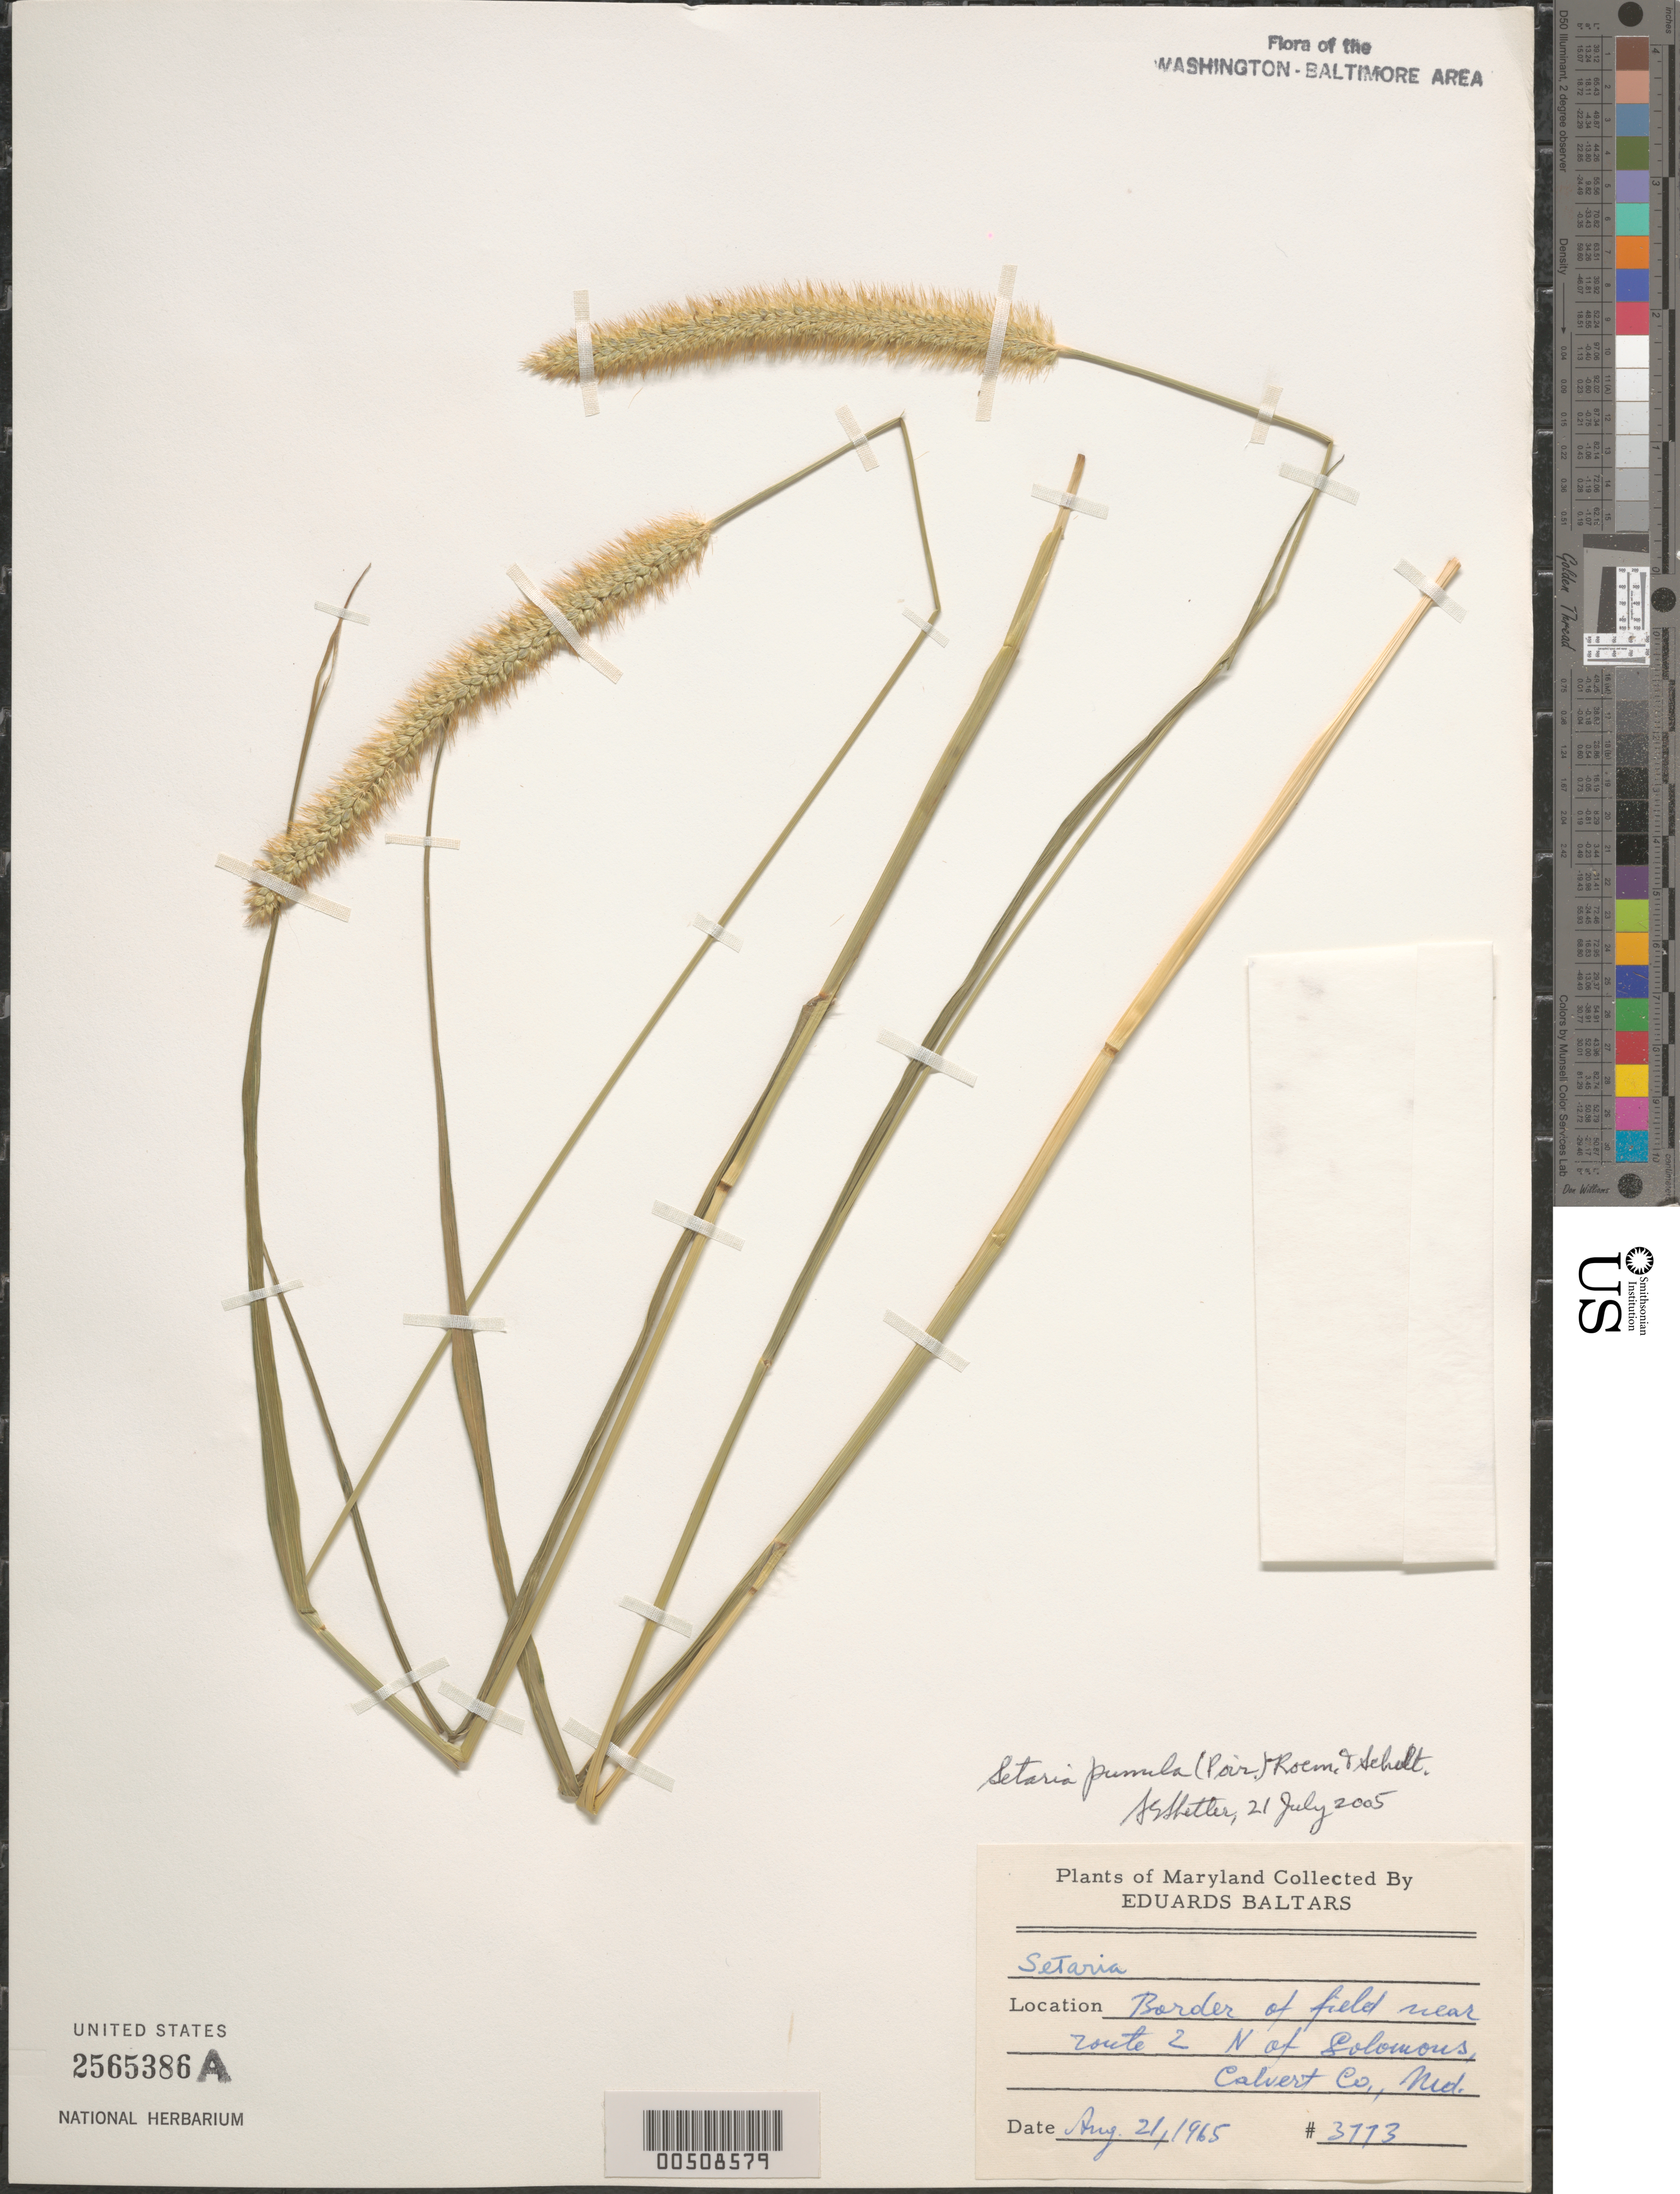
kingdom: Plantae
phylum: Tracheophyta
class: Liliopsida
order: Poales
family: Poaceae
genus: Setaria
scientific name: Setaria pumila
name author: (Poir.) Roem. & Schult.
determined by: Shetler, Stanwyn G., (US), NMNH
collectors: E. Baltars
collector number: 3773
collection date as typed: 21 Aug 1965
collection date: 1965-08-21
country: United States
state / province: Maryland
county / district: Calvert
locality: Rt. 2 N of Solomons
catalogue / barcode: US 2565386A